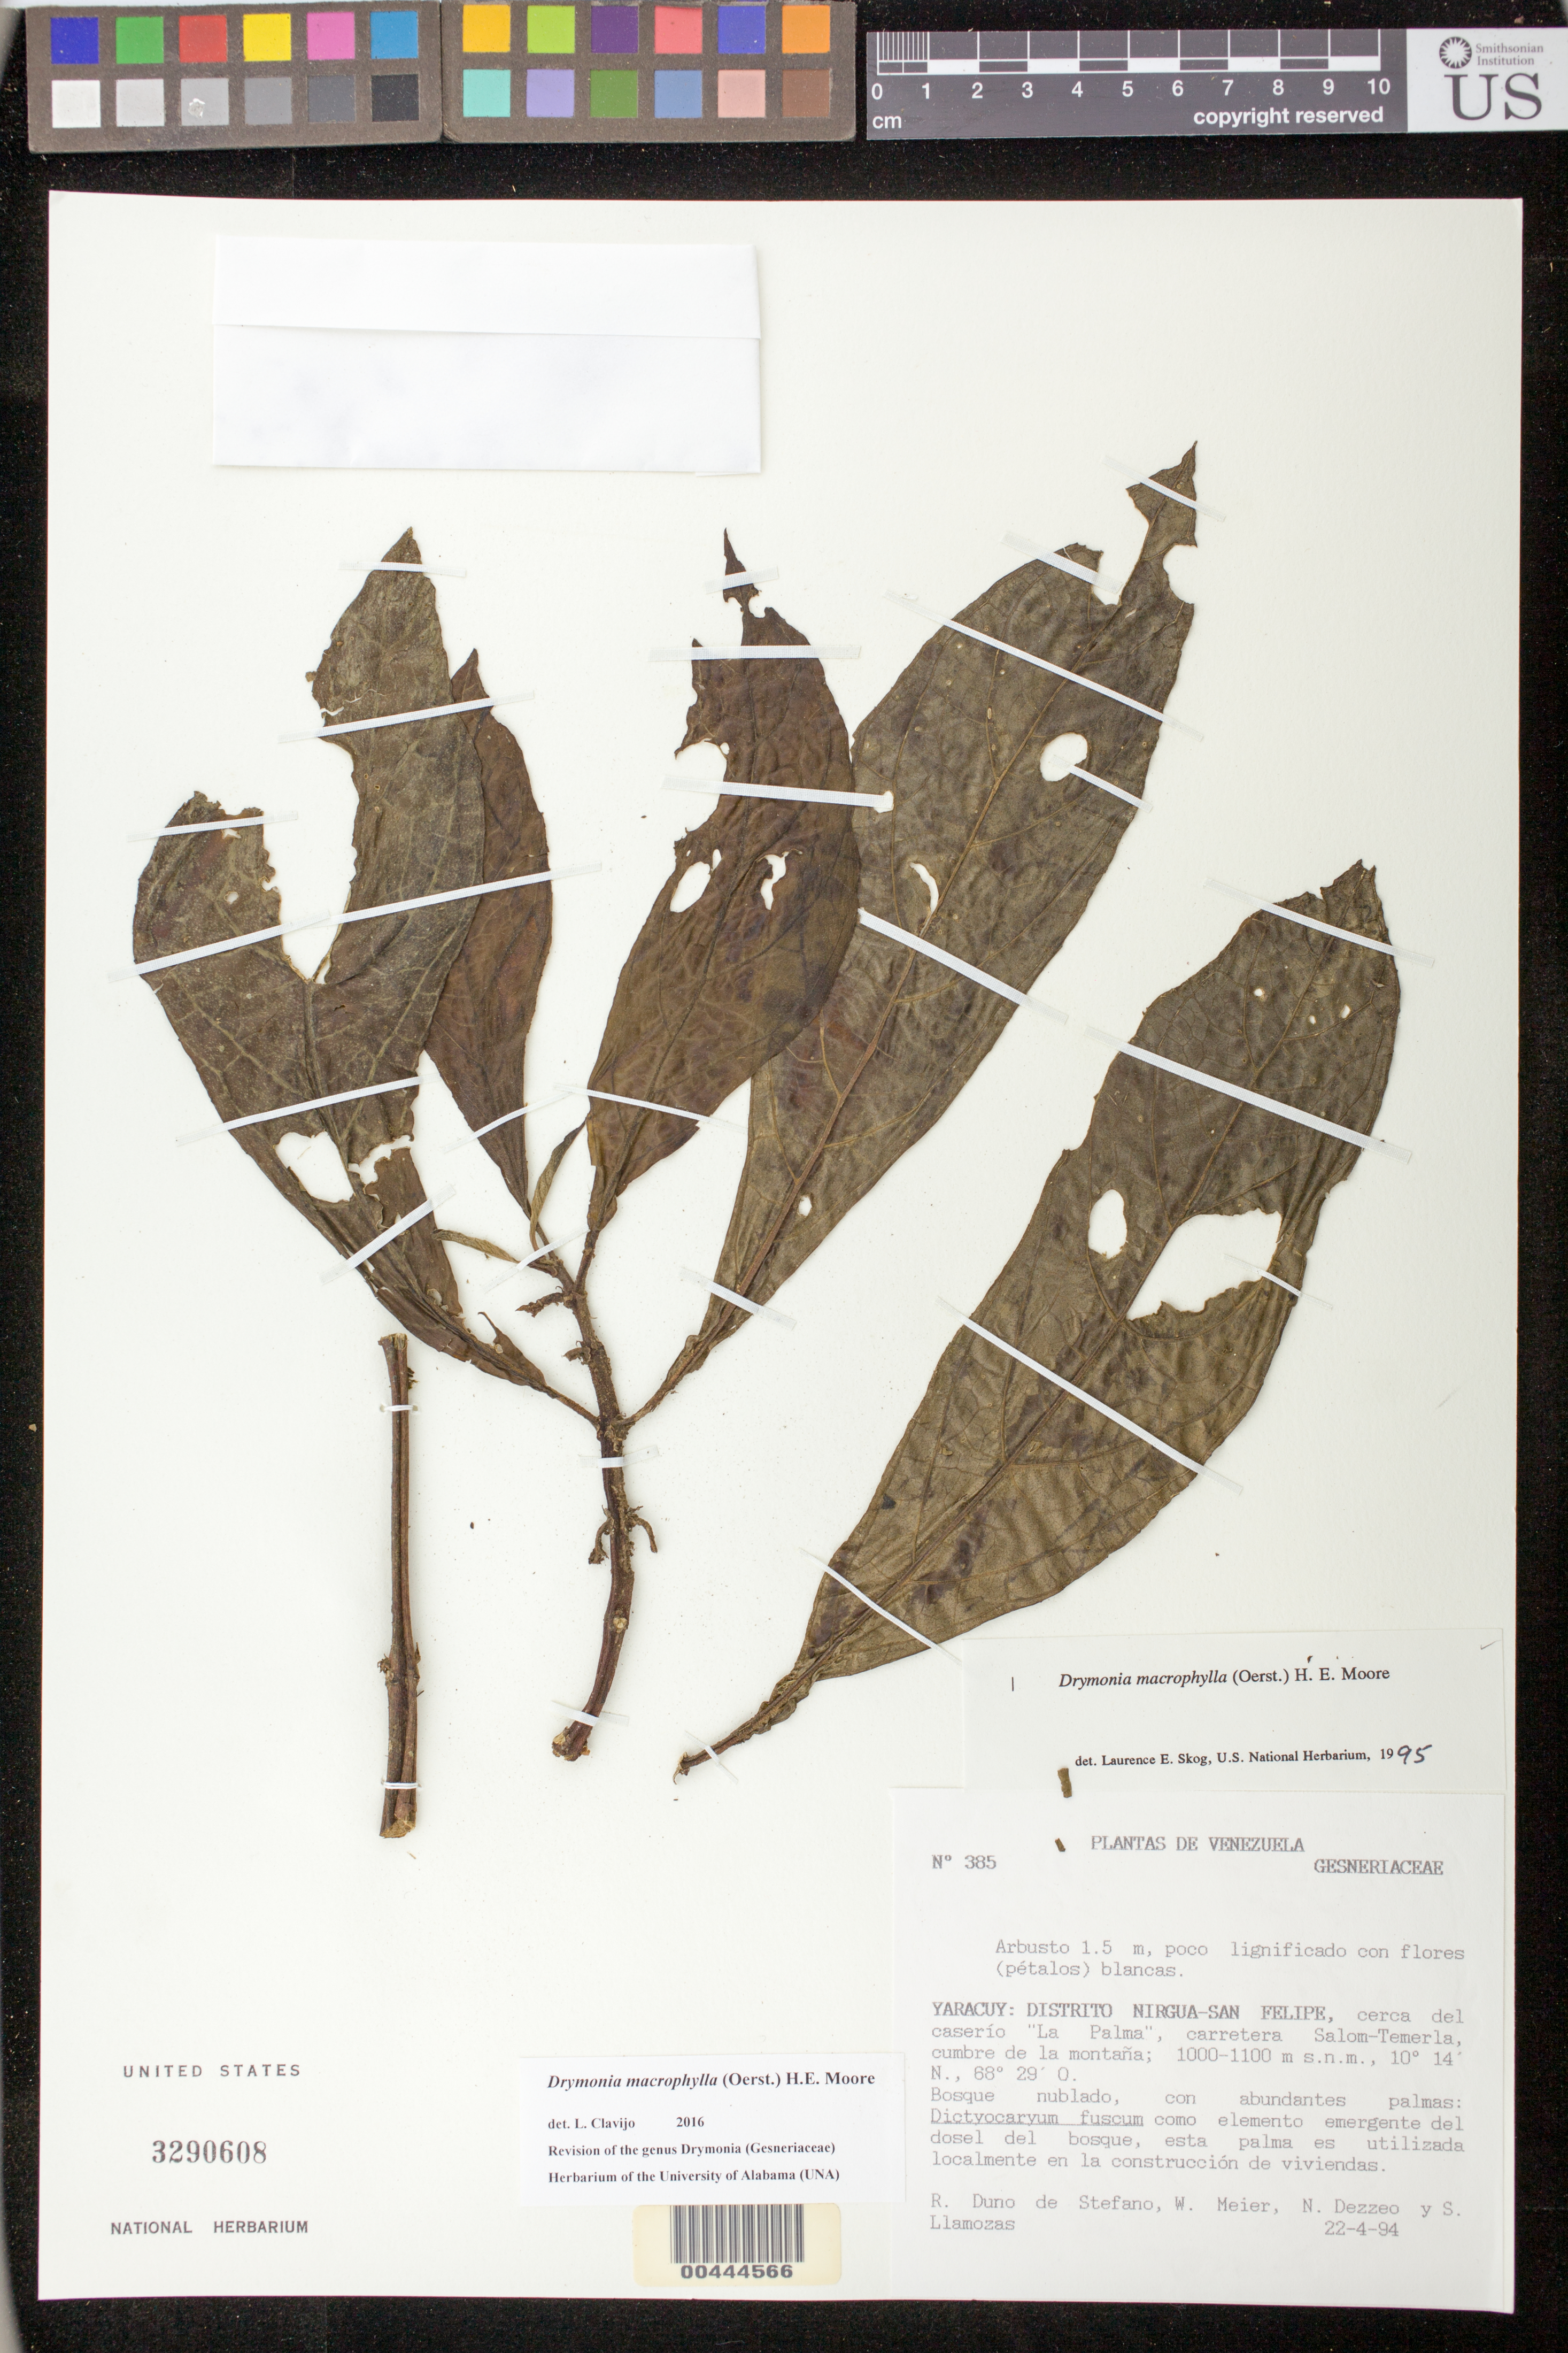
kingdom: Plantae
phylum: Tracheophyta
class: Magnoliopsida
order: Lamiales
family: Gesneriaceae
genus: Drymonia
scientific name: Drymonia macrophylla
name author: (Oerst.) H.E. Moore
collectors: R. Duno de Stefano, W. Meier, N. Dezzeo & S. Llamozas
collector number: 385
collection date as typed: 22 Apr 1994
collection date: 1994-04-22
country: Venezuela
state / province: Yaracuy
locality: Nirgua / San Felipe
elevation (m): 1000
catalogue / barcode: US 3290608